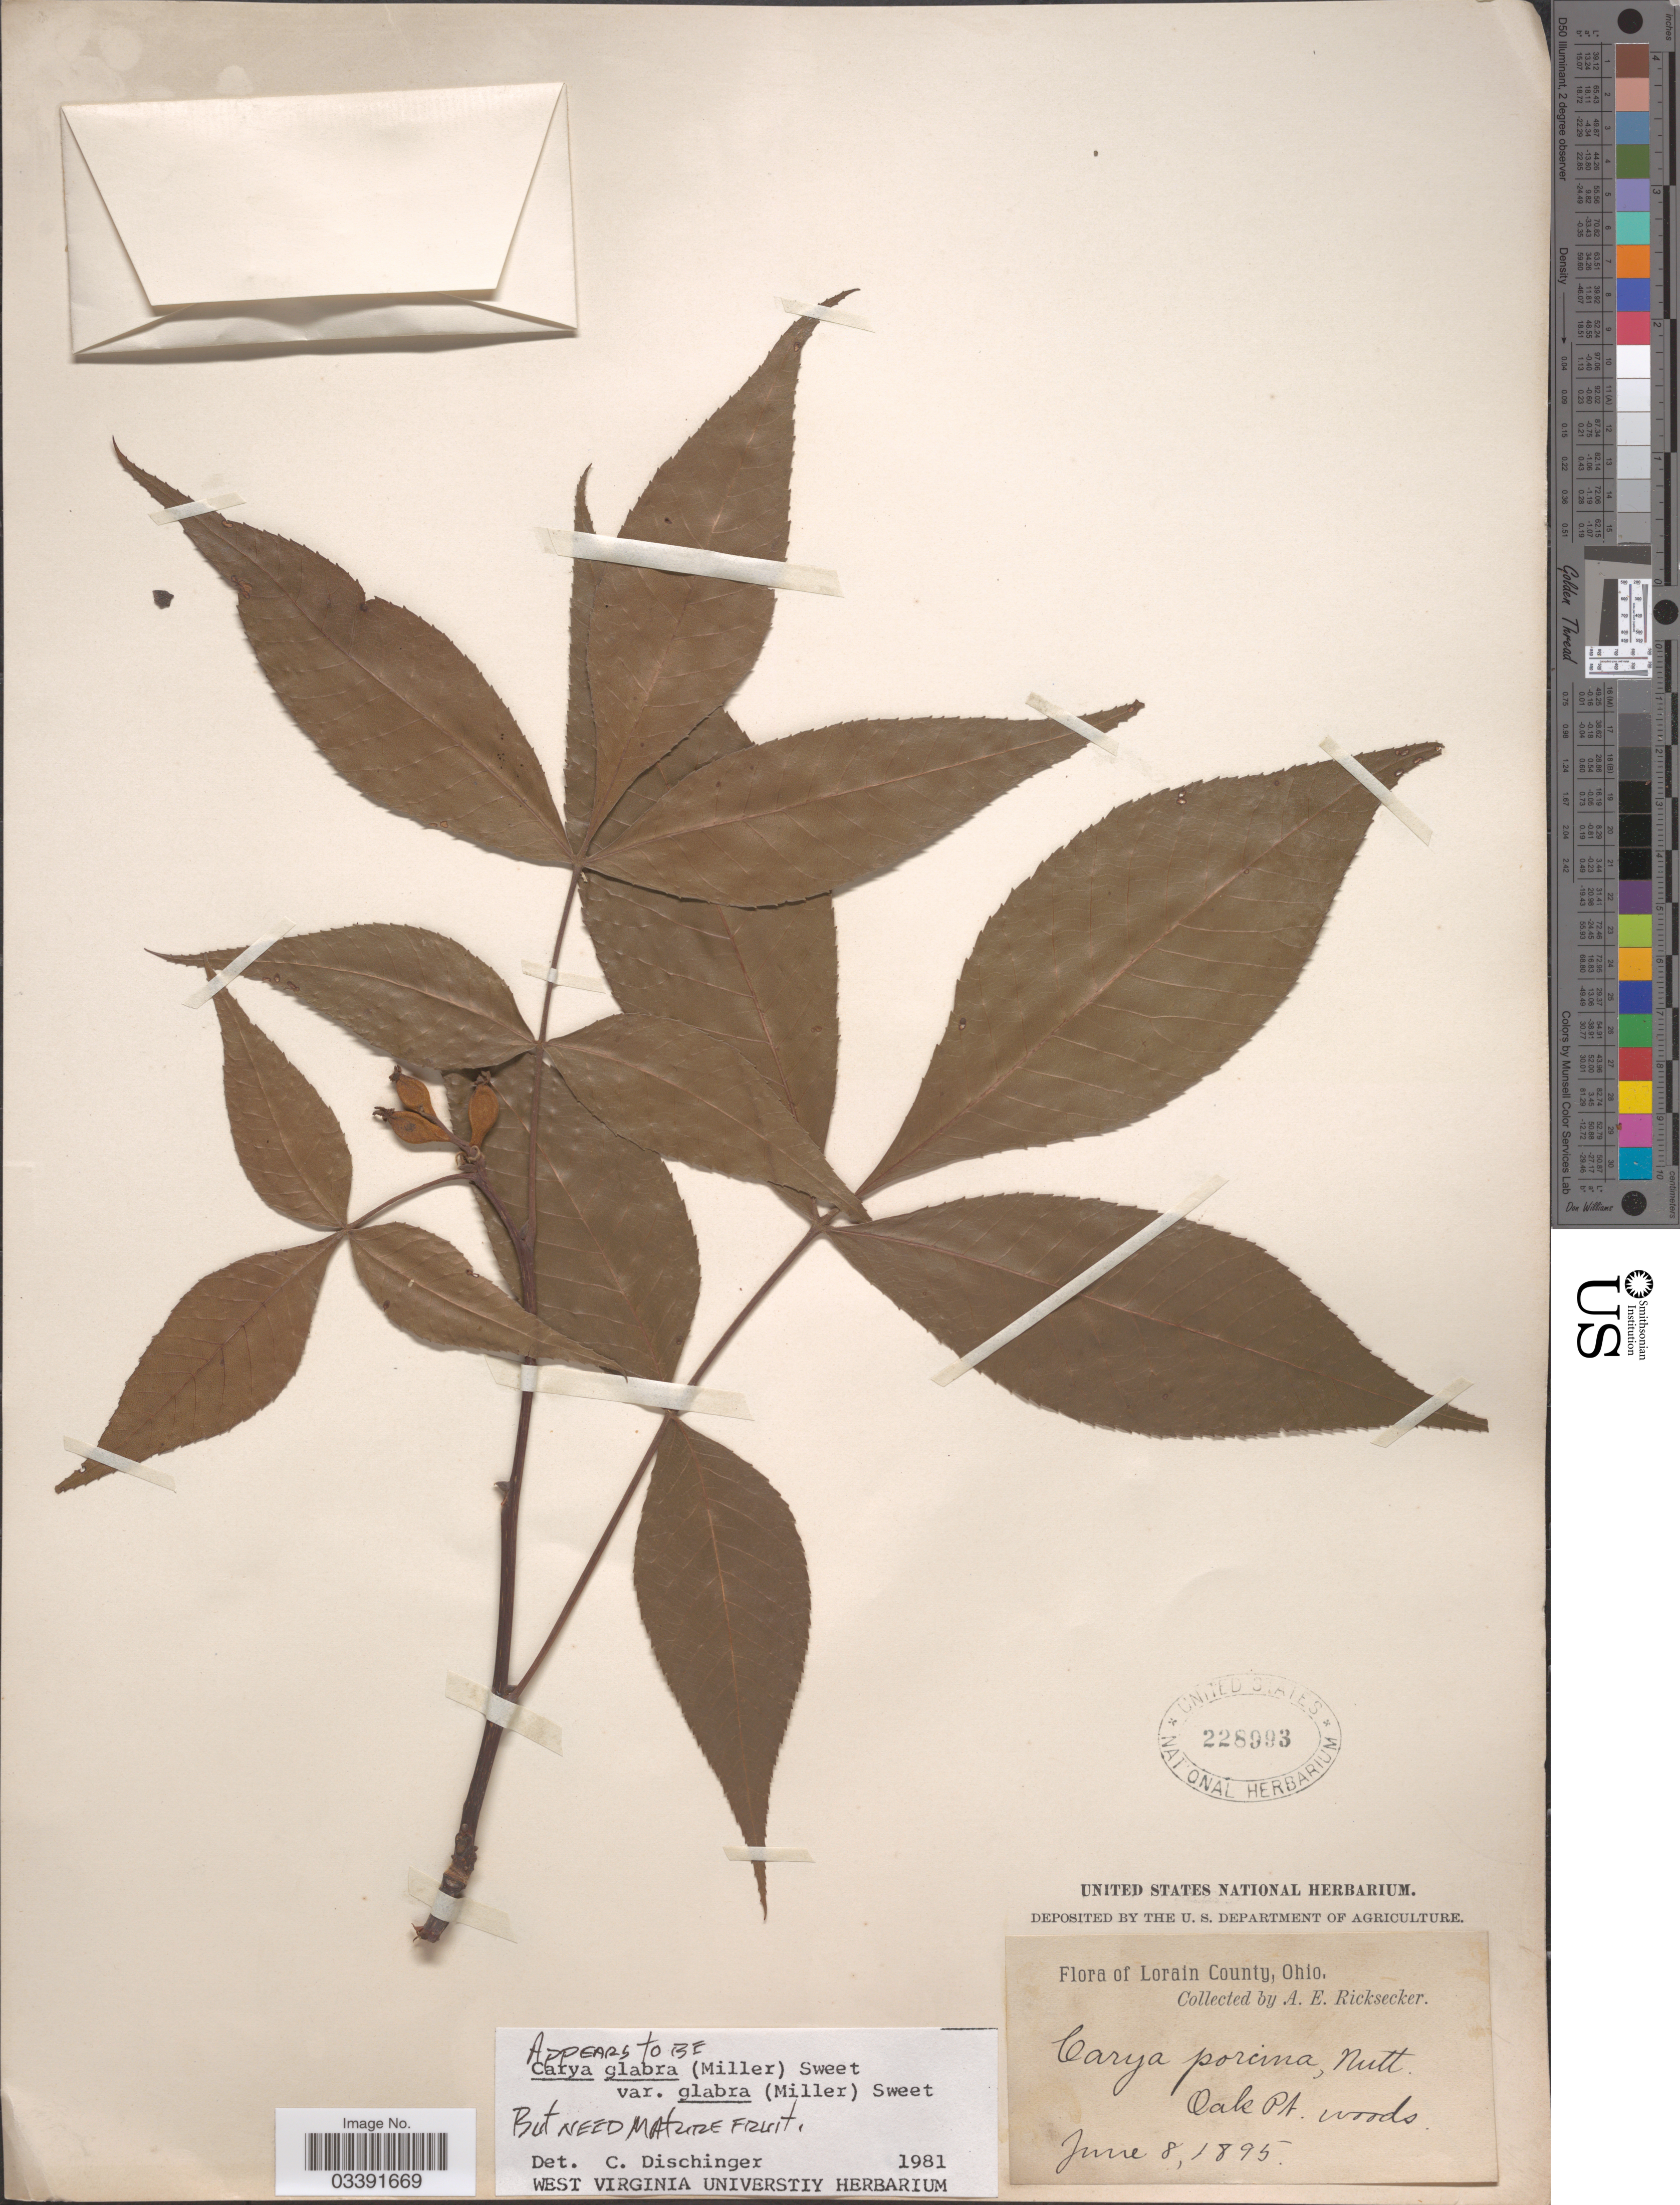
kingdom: Plantae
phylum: Tracheophyta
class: Magnoliopsida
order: Fagales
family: Juglandaceae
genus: Carya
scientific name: Carya glabra var. glabra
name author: (Mill.) Sweet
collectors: A. E. Ricksecker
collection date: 1895-06-08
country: United States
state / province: Ohio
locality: Lorain County. Oak Pt. woods.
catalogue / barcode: US 228993